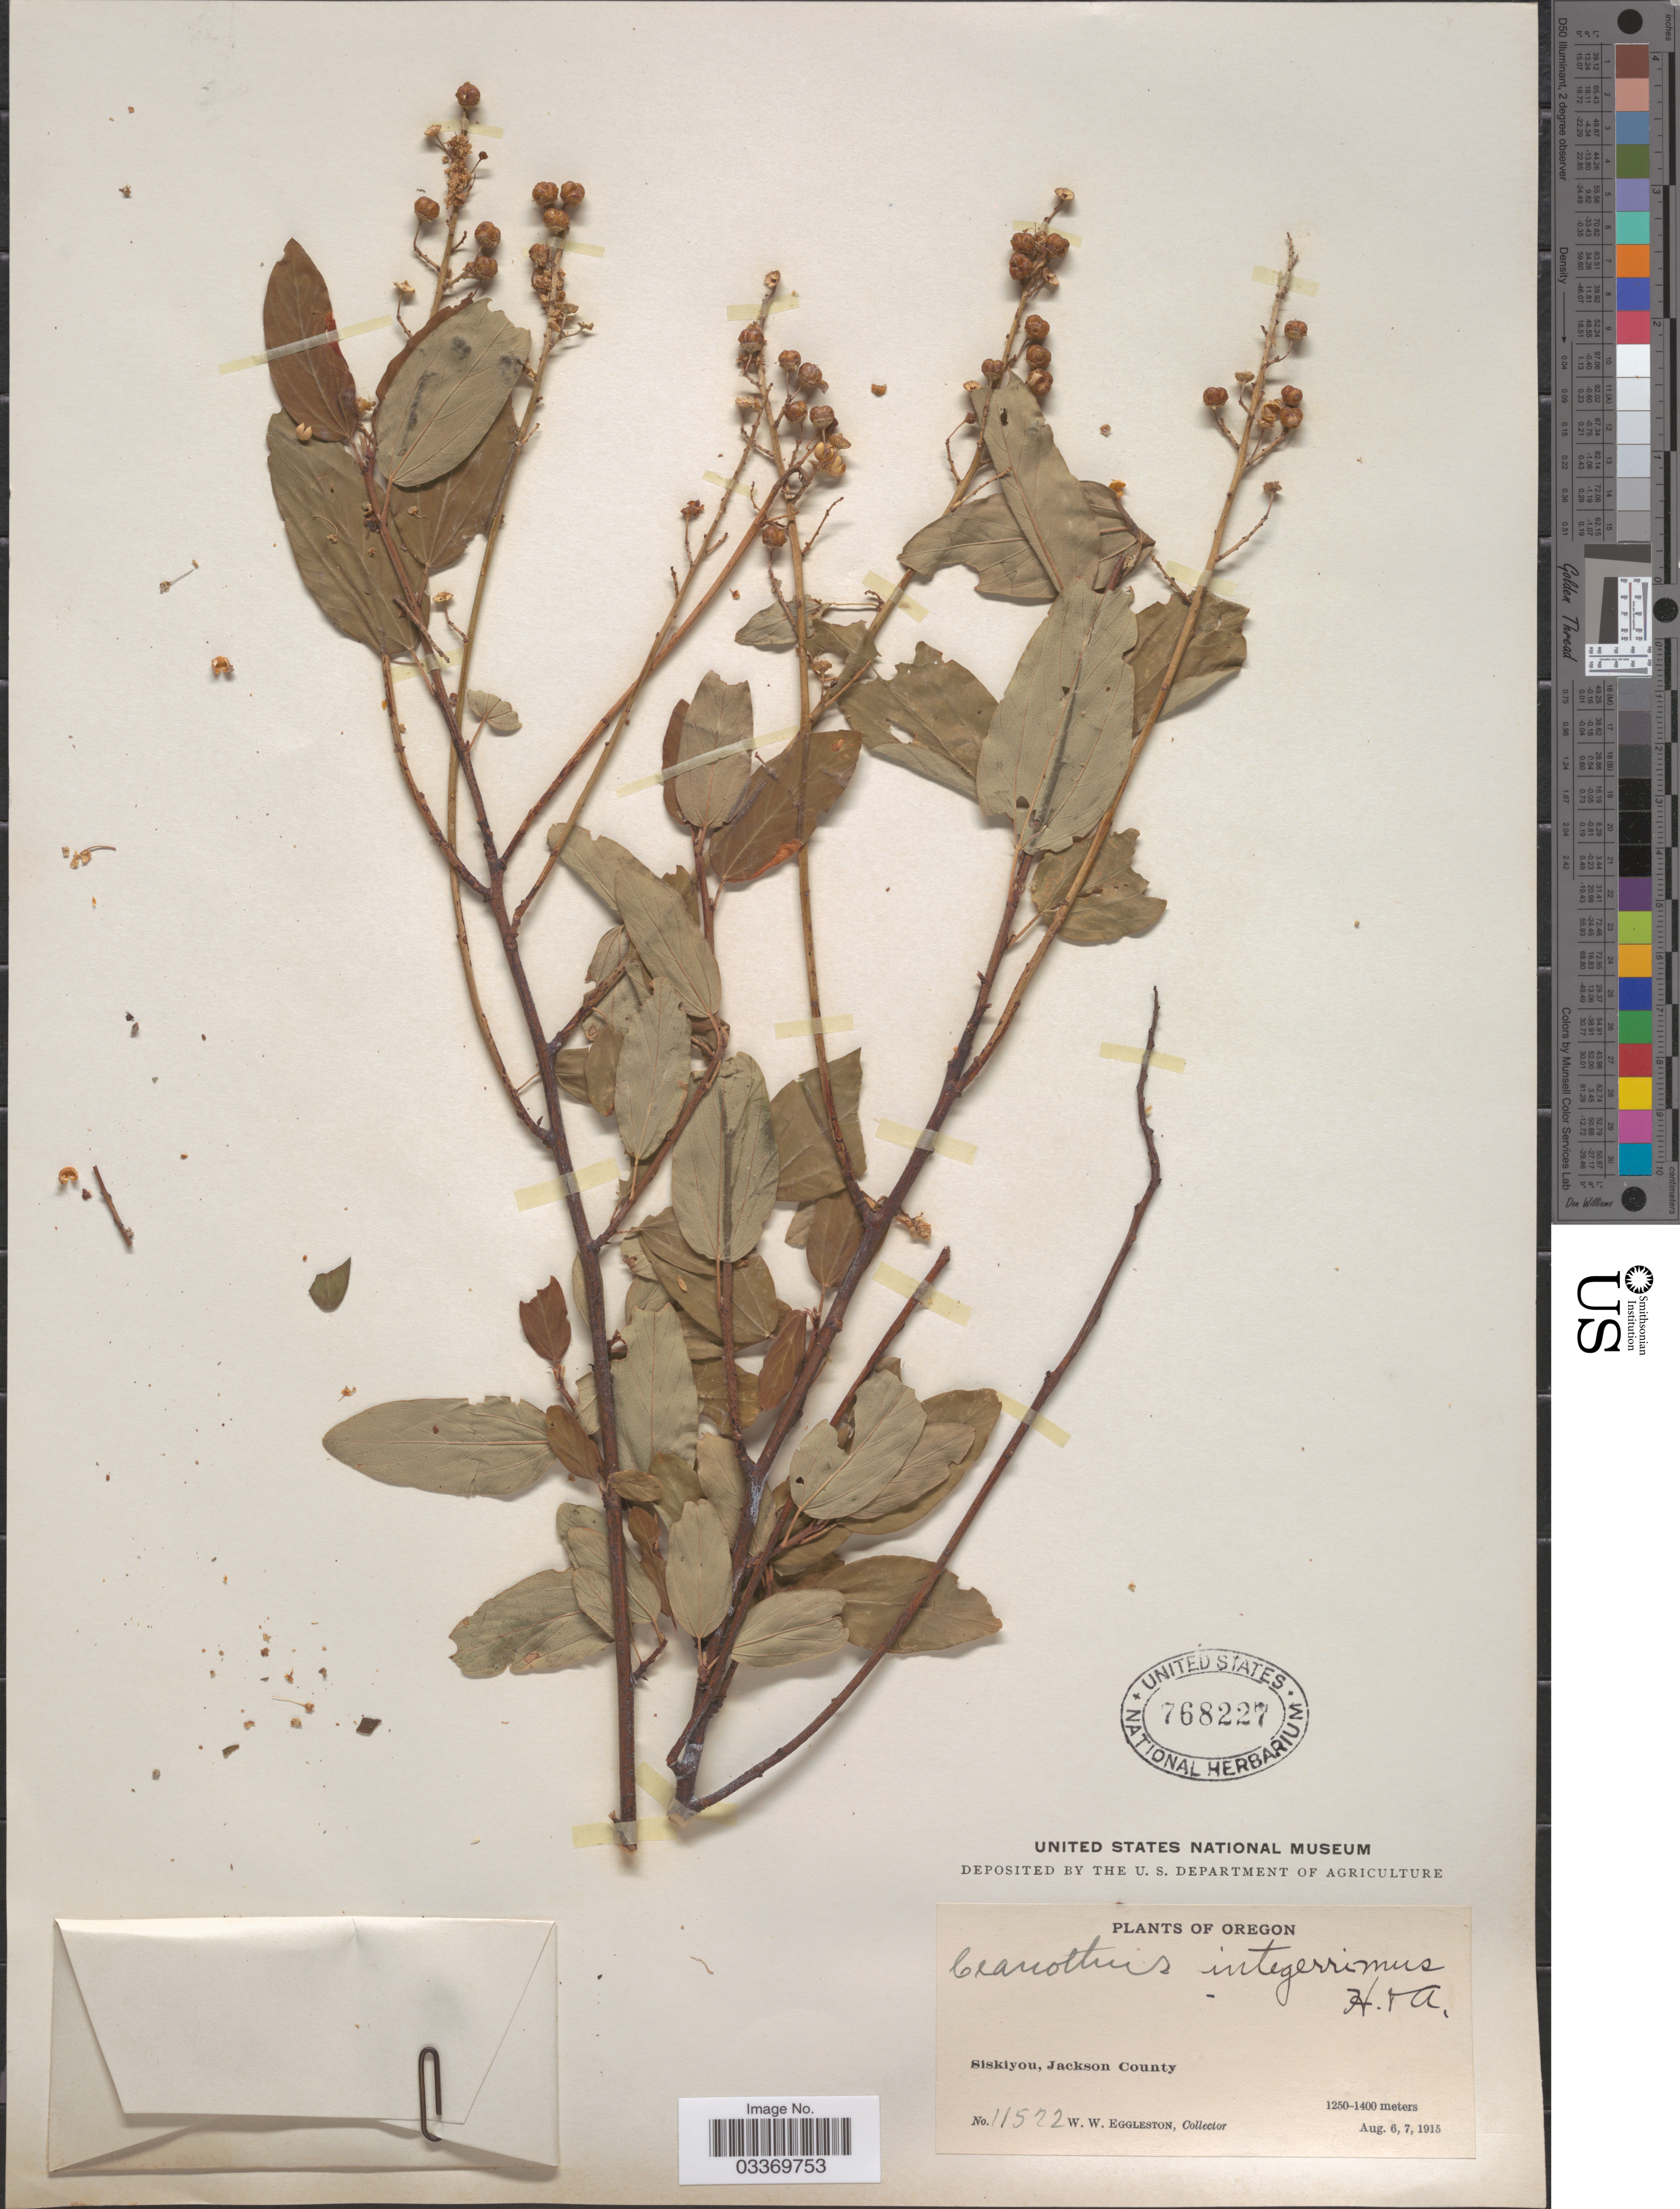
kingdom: Plantae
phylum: Tracheophyta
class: Magnoliopsida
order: Rosales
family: Rhamnaceae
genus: Ceanothus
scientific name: Ceanothus integerrimus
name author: Hook. & Arn.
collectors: W. W. Eggleston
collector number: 11522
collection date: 1915-08-06/1915-08-07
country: United States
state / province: Oregon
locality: Siskiyou, Jackson County.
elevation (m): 1250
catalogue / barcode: US 768227